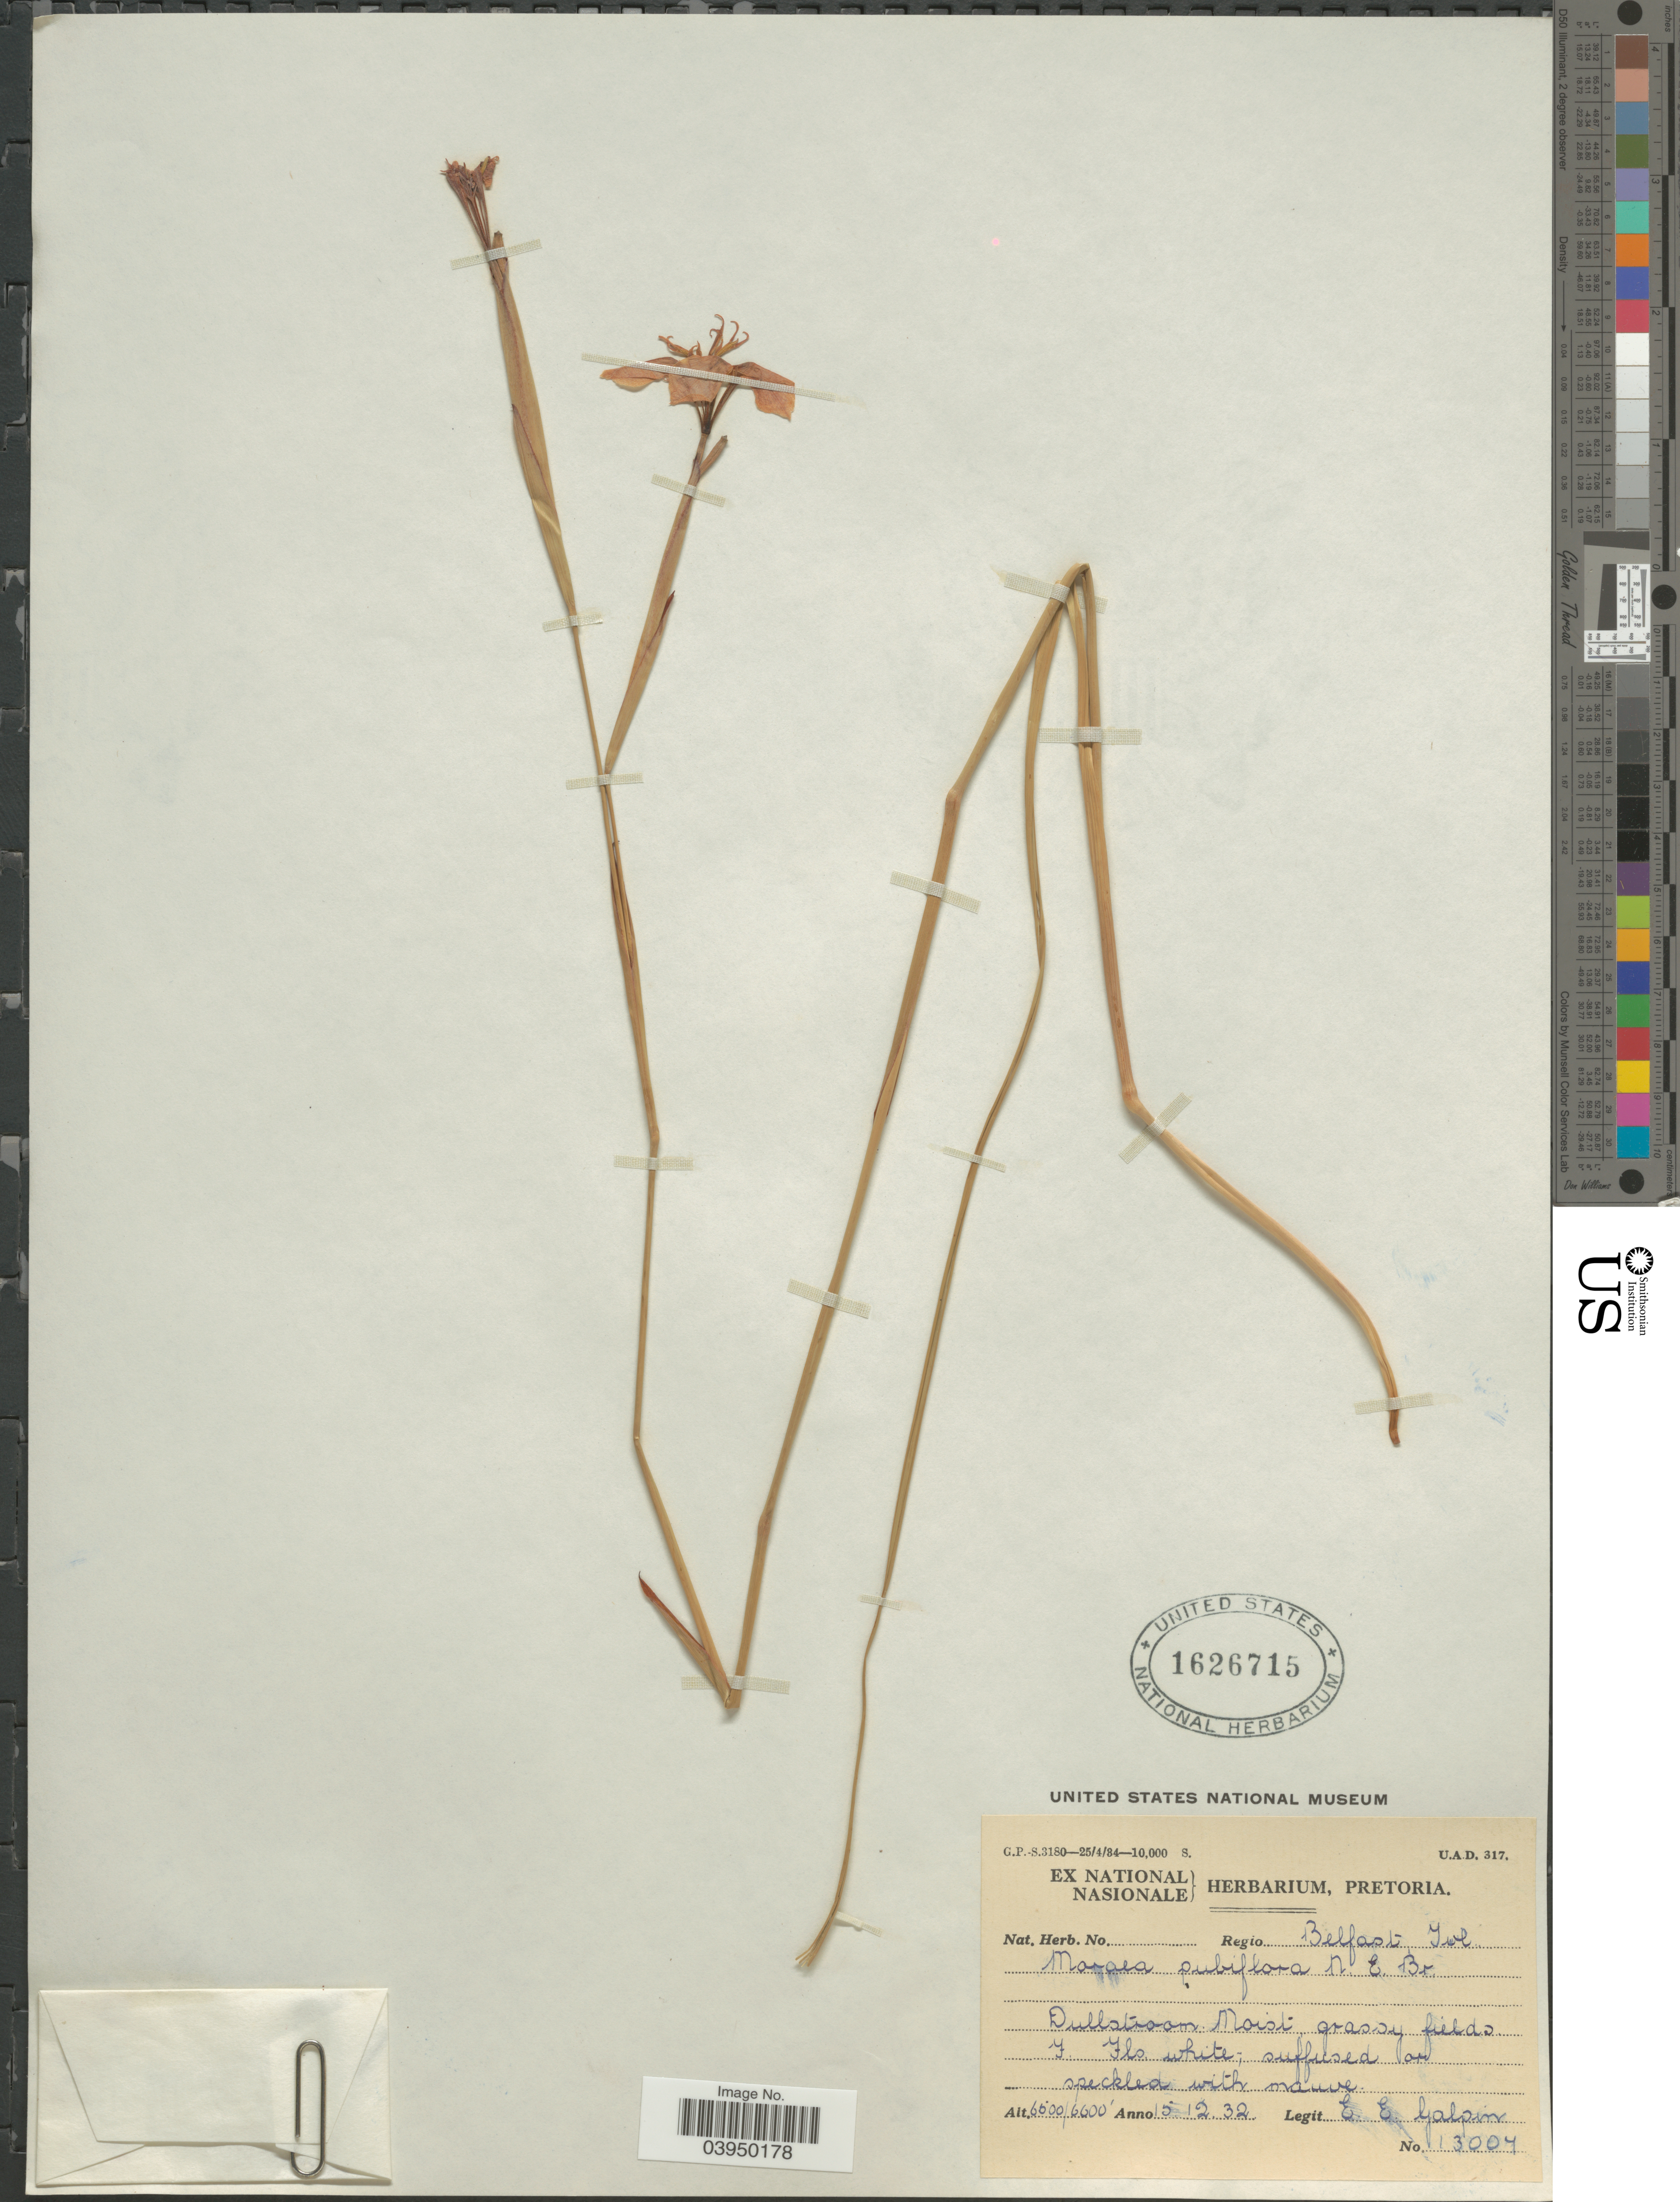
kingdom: Plantae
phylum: Tracheophyta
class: Liliopsida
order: Asparagales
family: Iridaceae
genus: Moraea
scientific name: Moraea pubiflora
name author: N.E. Br.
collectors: E. Galpin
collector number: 13004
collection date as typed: Transcribed d/m/y: 15/12/32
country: South Africa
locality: Regio Belfast, Tvl. Dullstroom. Moist grassy fields.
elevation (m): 1981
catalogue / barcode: US 1626715